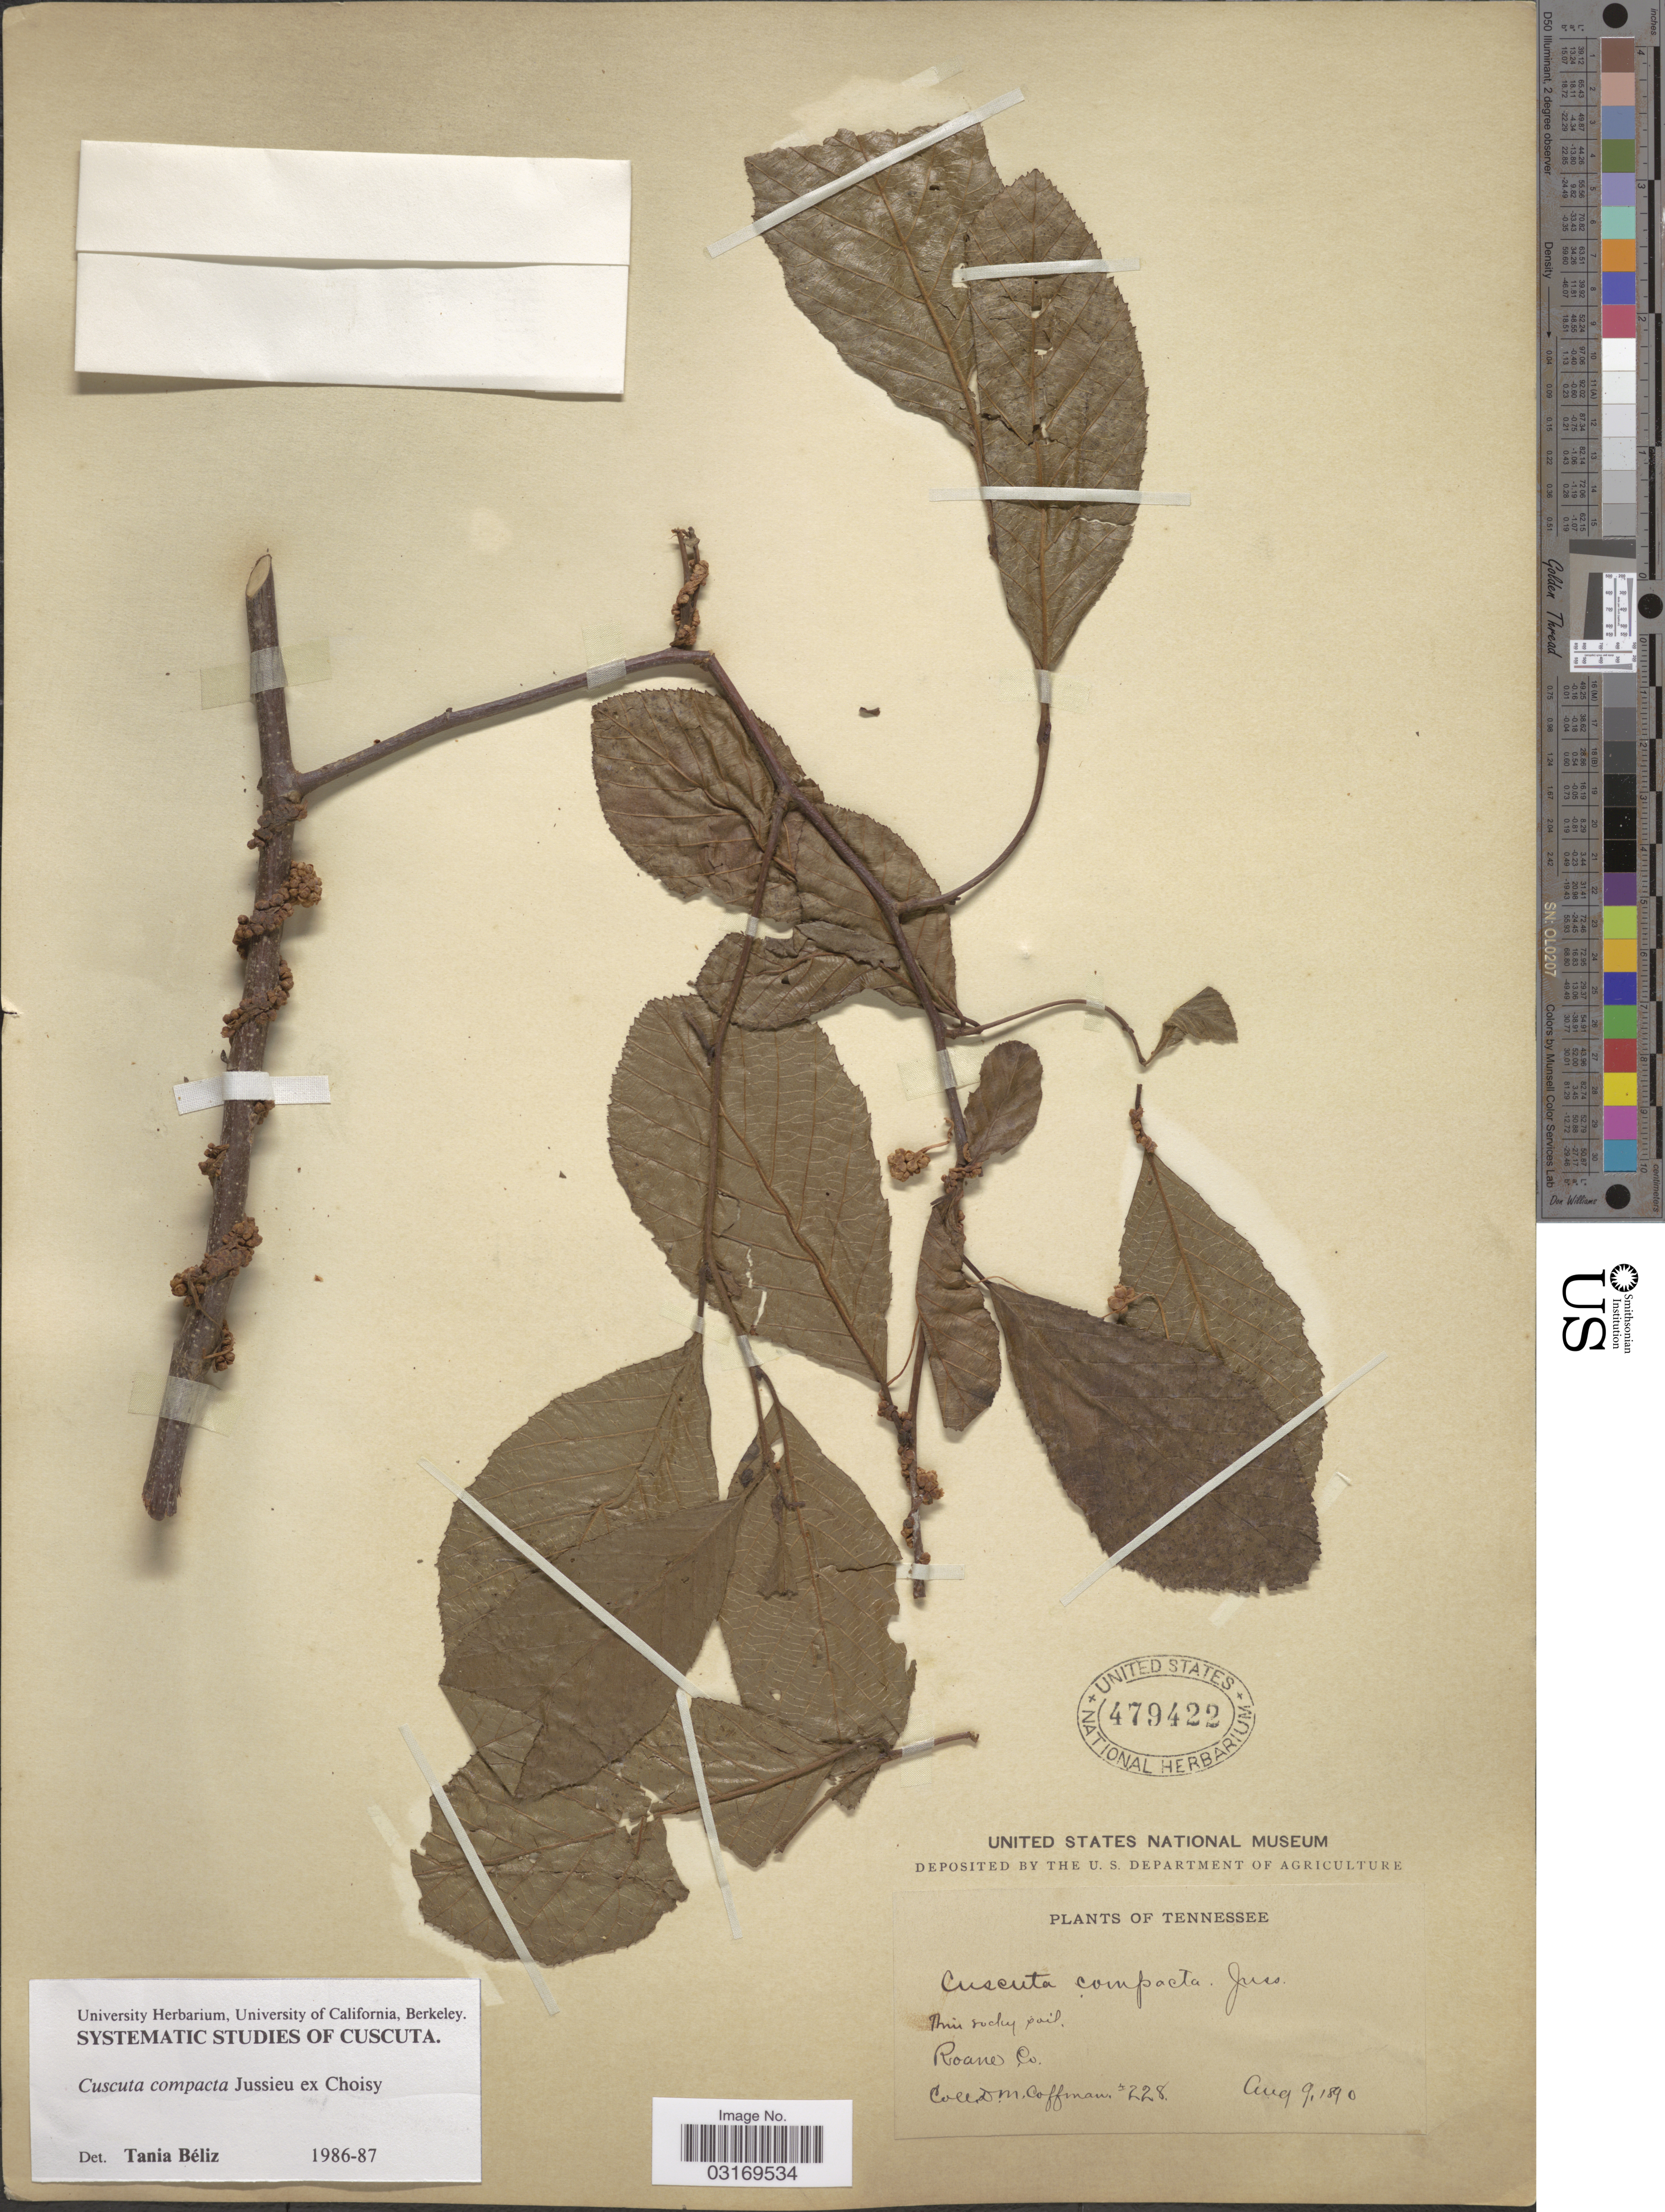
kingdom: Plantae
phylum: Tracheophyta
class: Magnoliopsida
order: Solanales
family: Convolvulaceae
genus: Cuscuta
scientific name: Cuscuta compacta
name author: Juss. ex Choisy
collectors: D. M. Coffman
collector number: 228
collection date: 1890-08-09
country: United States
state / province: Tennessee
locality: Roane Co.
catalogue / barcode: US 479422